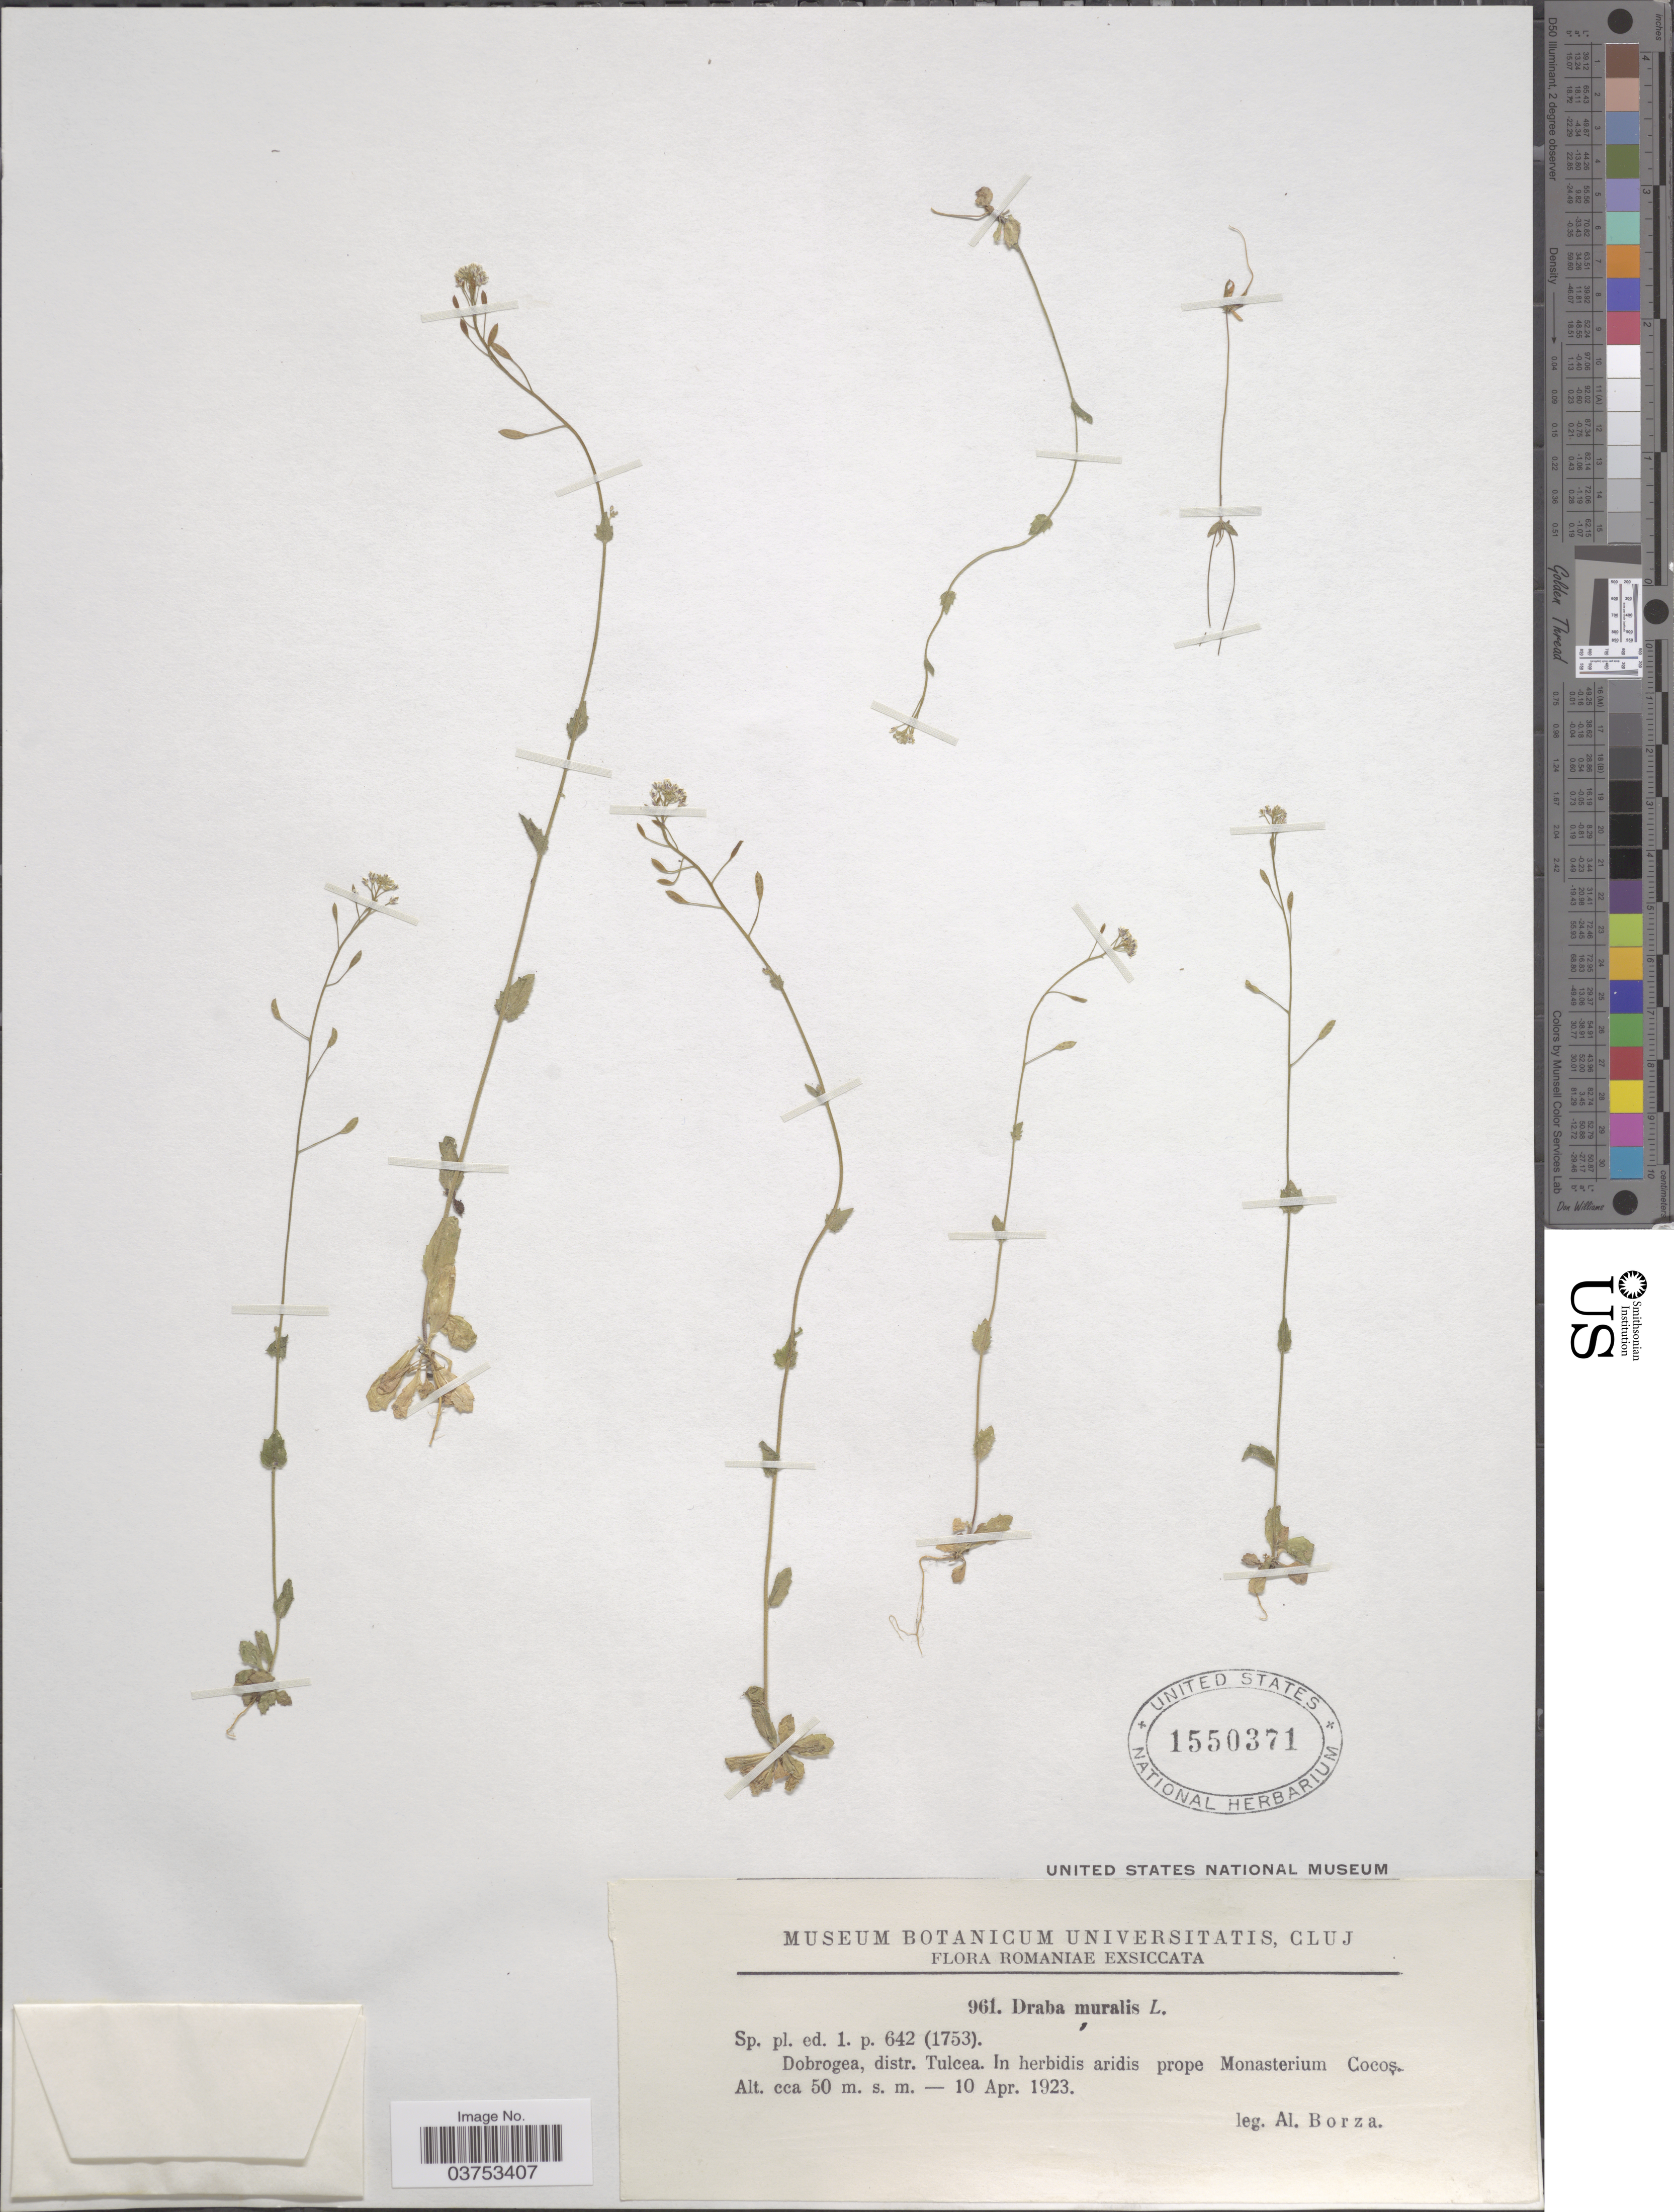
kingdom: Plantae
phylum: Tracheophyta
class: Magnoliopsida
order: Brassicales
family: Brassicaceae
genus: Draba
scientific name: Draba muralis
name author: L.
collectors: A. Borza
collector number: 961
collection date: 1923-04-10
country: Romania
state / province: Tulcea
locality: Dobrogea, distr. Tulcea. In herbidis aridis prope Monasterium Cocos.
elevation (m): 50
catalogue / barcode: US 1550371